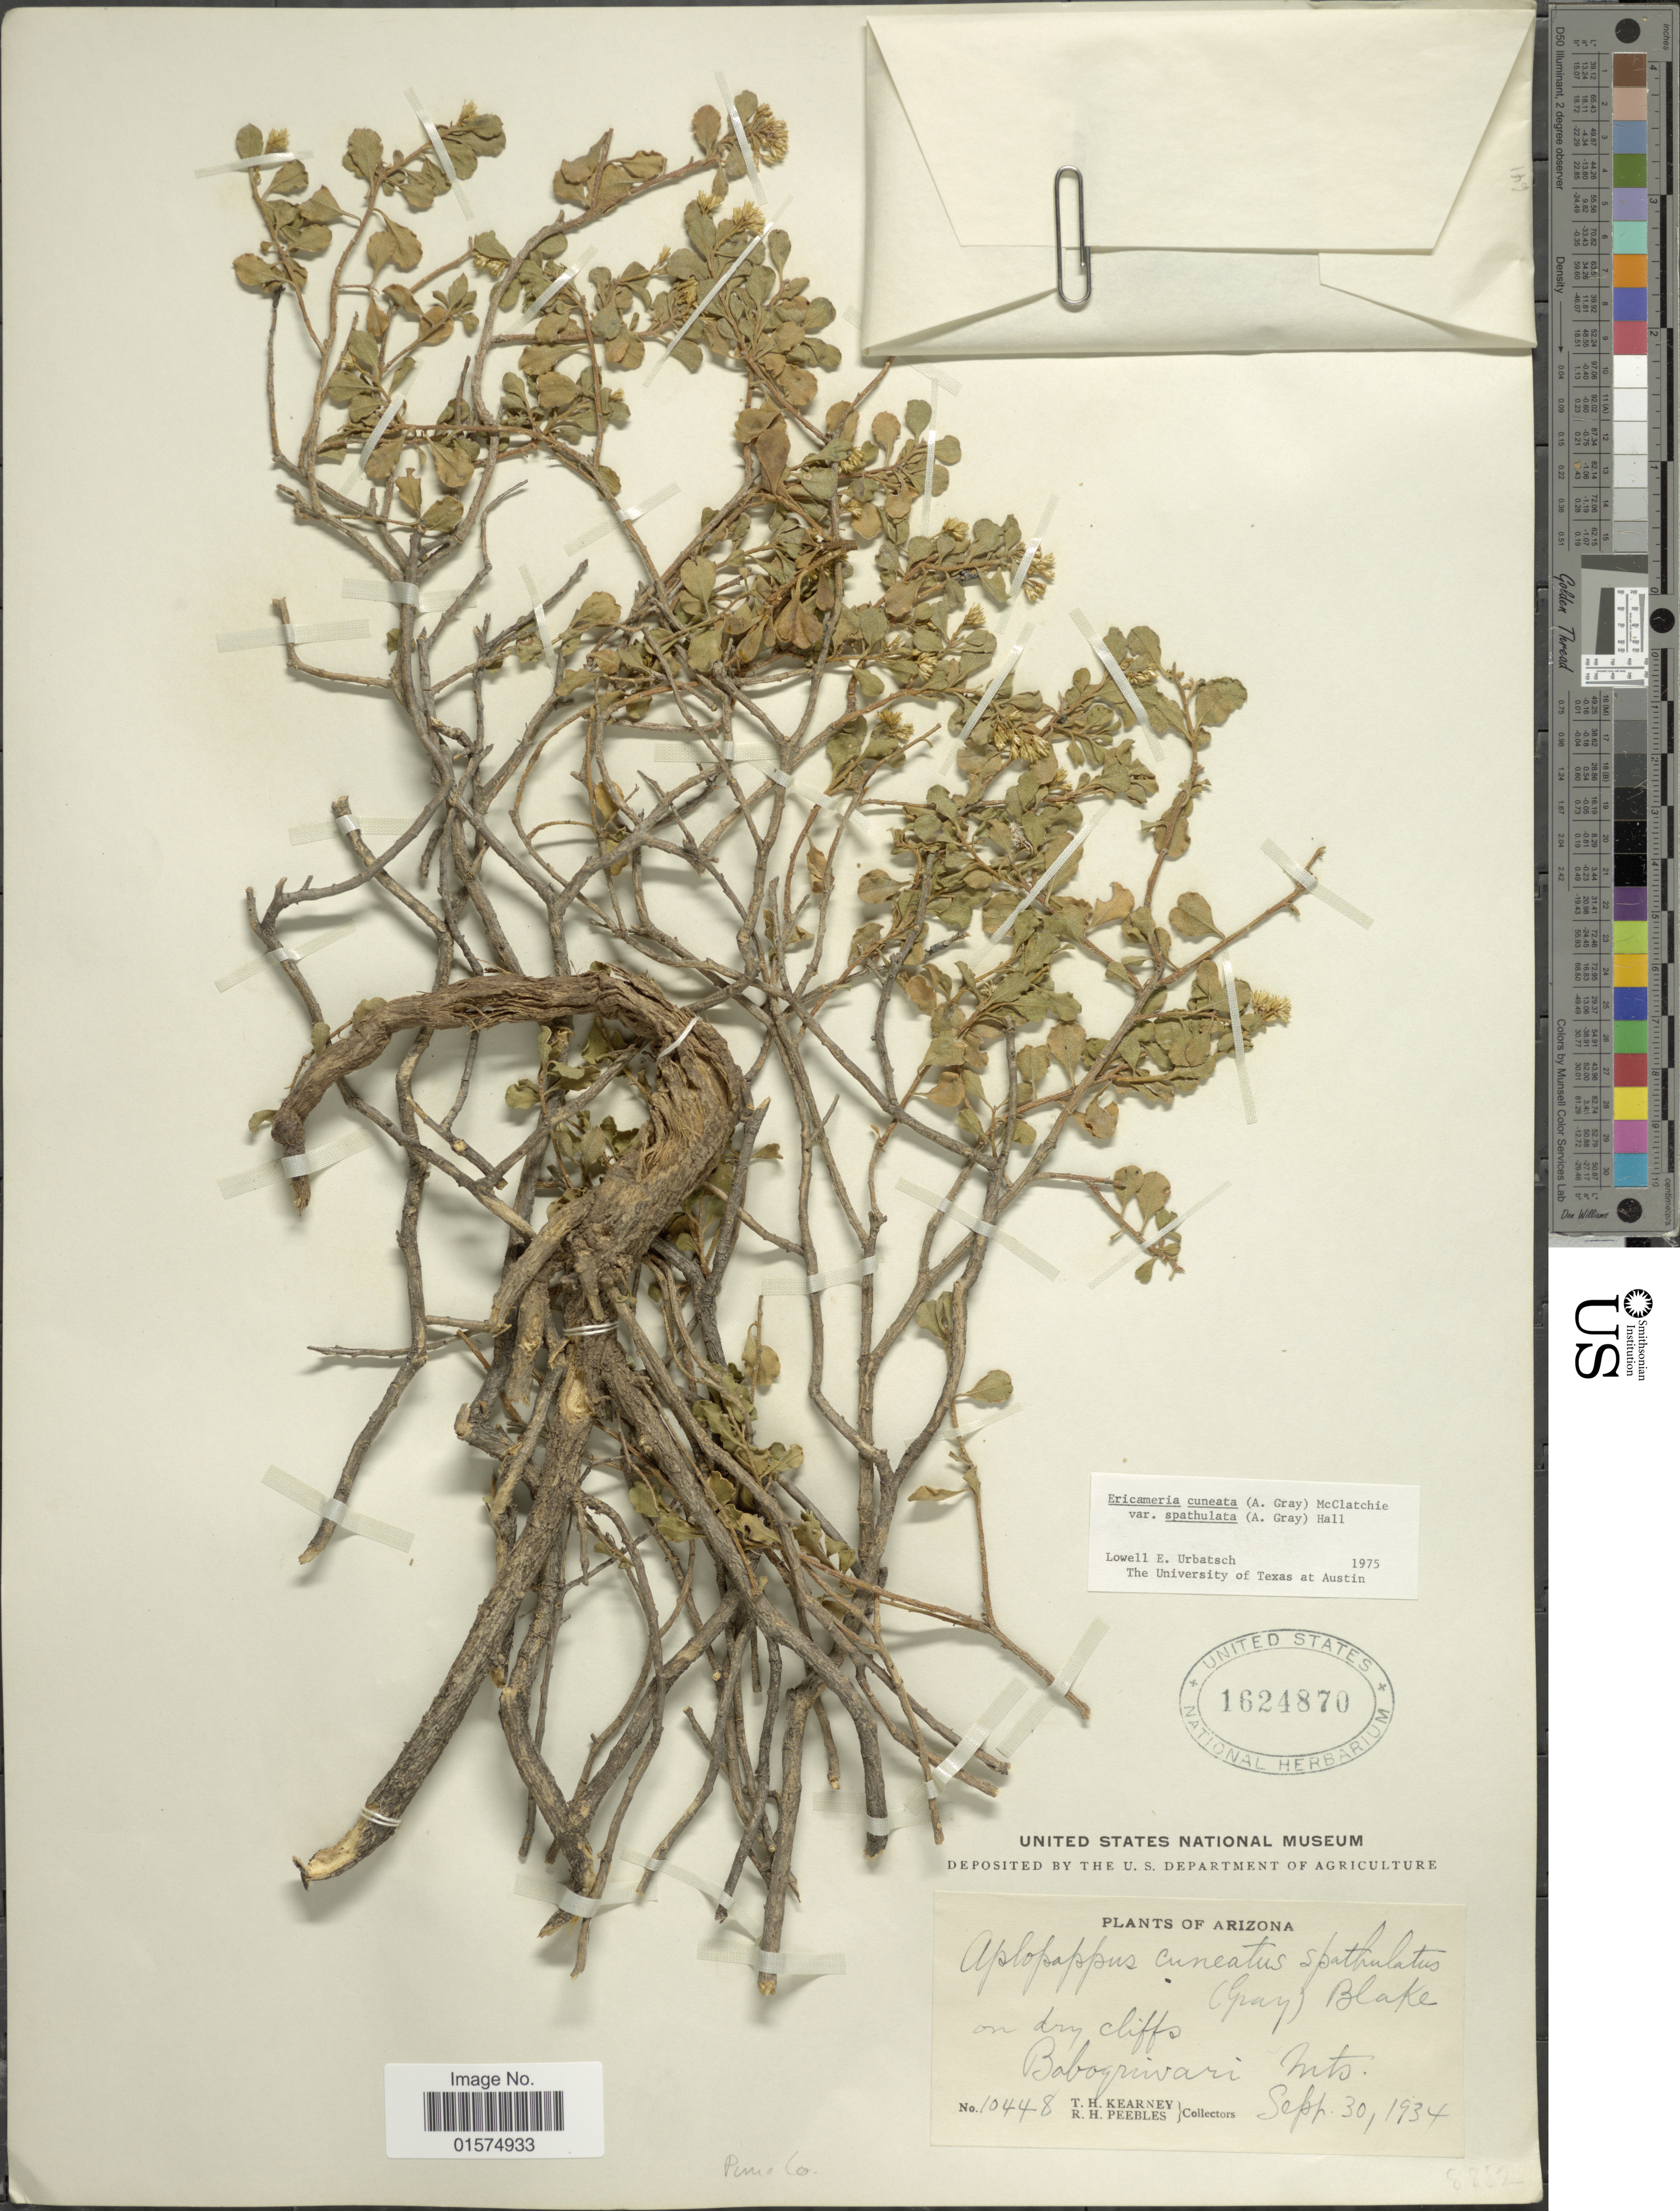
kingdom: Plantae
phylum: Tracheophyta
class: Magnoliopsida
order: Asterales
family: Asteraceae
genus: Ericameria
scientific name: Ericameria cuneata var. spathulata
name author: (A. Gray) H.M. Hall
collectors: T. H. Kearney & R. H. Peebles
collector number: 10448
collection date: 1934-09-30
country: United States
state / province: Arizona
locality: Baboquivari Mts.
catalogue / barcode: US 1624870